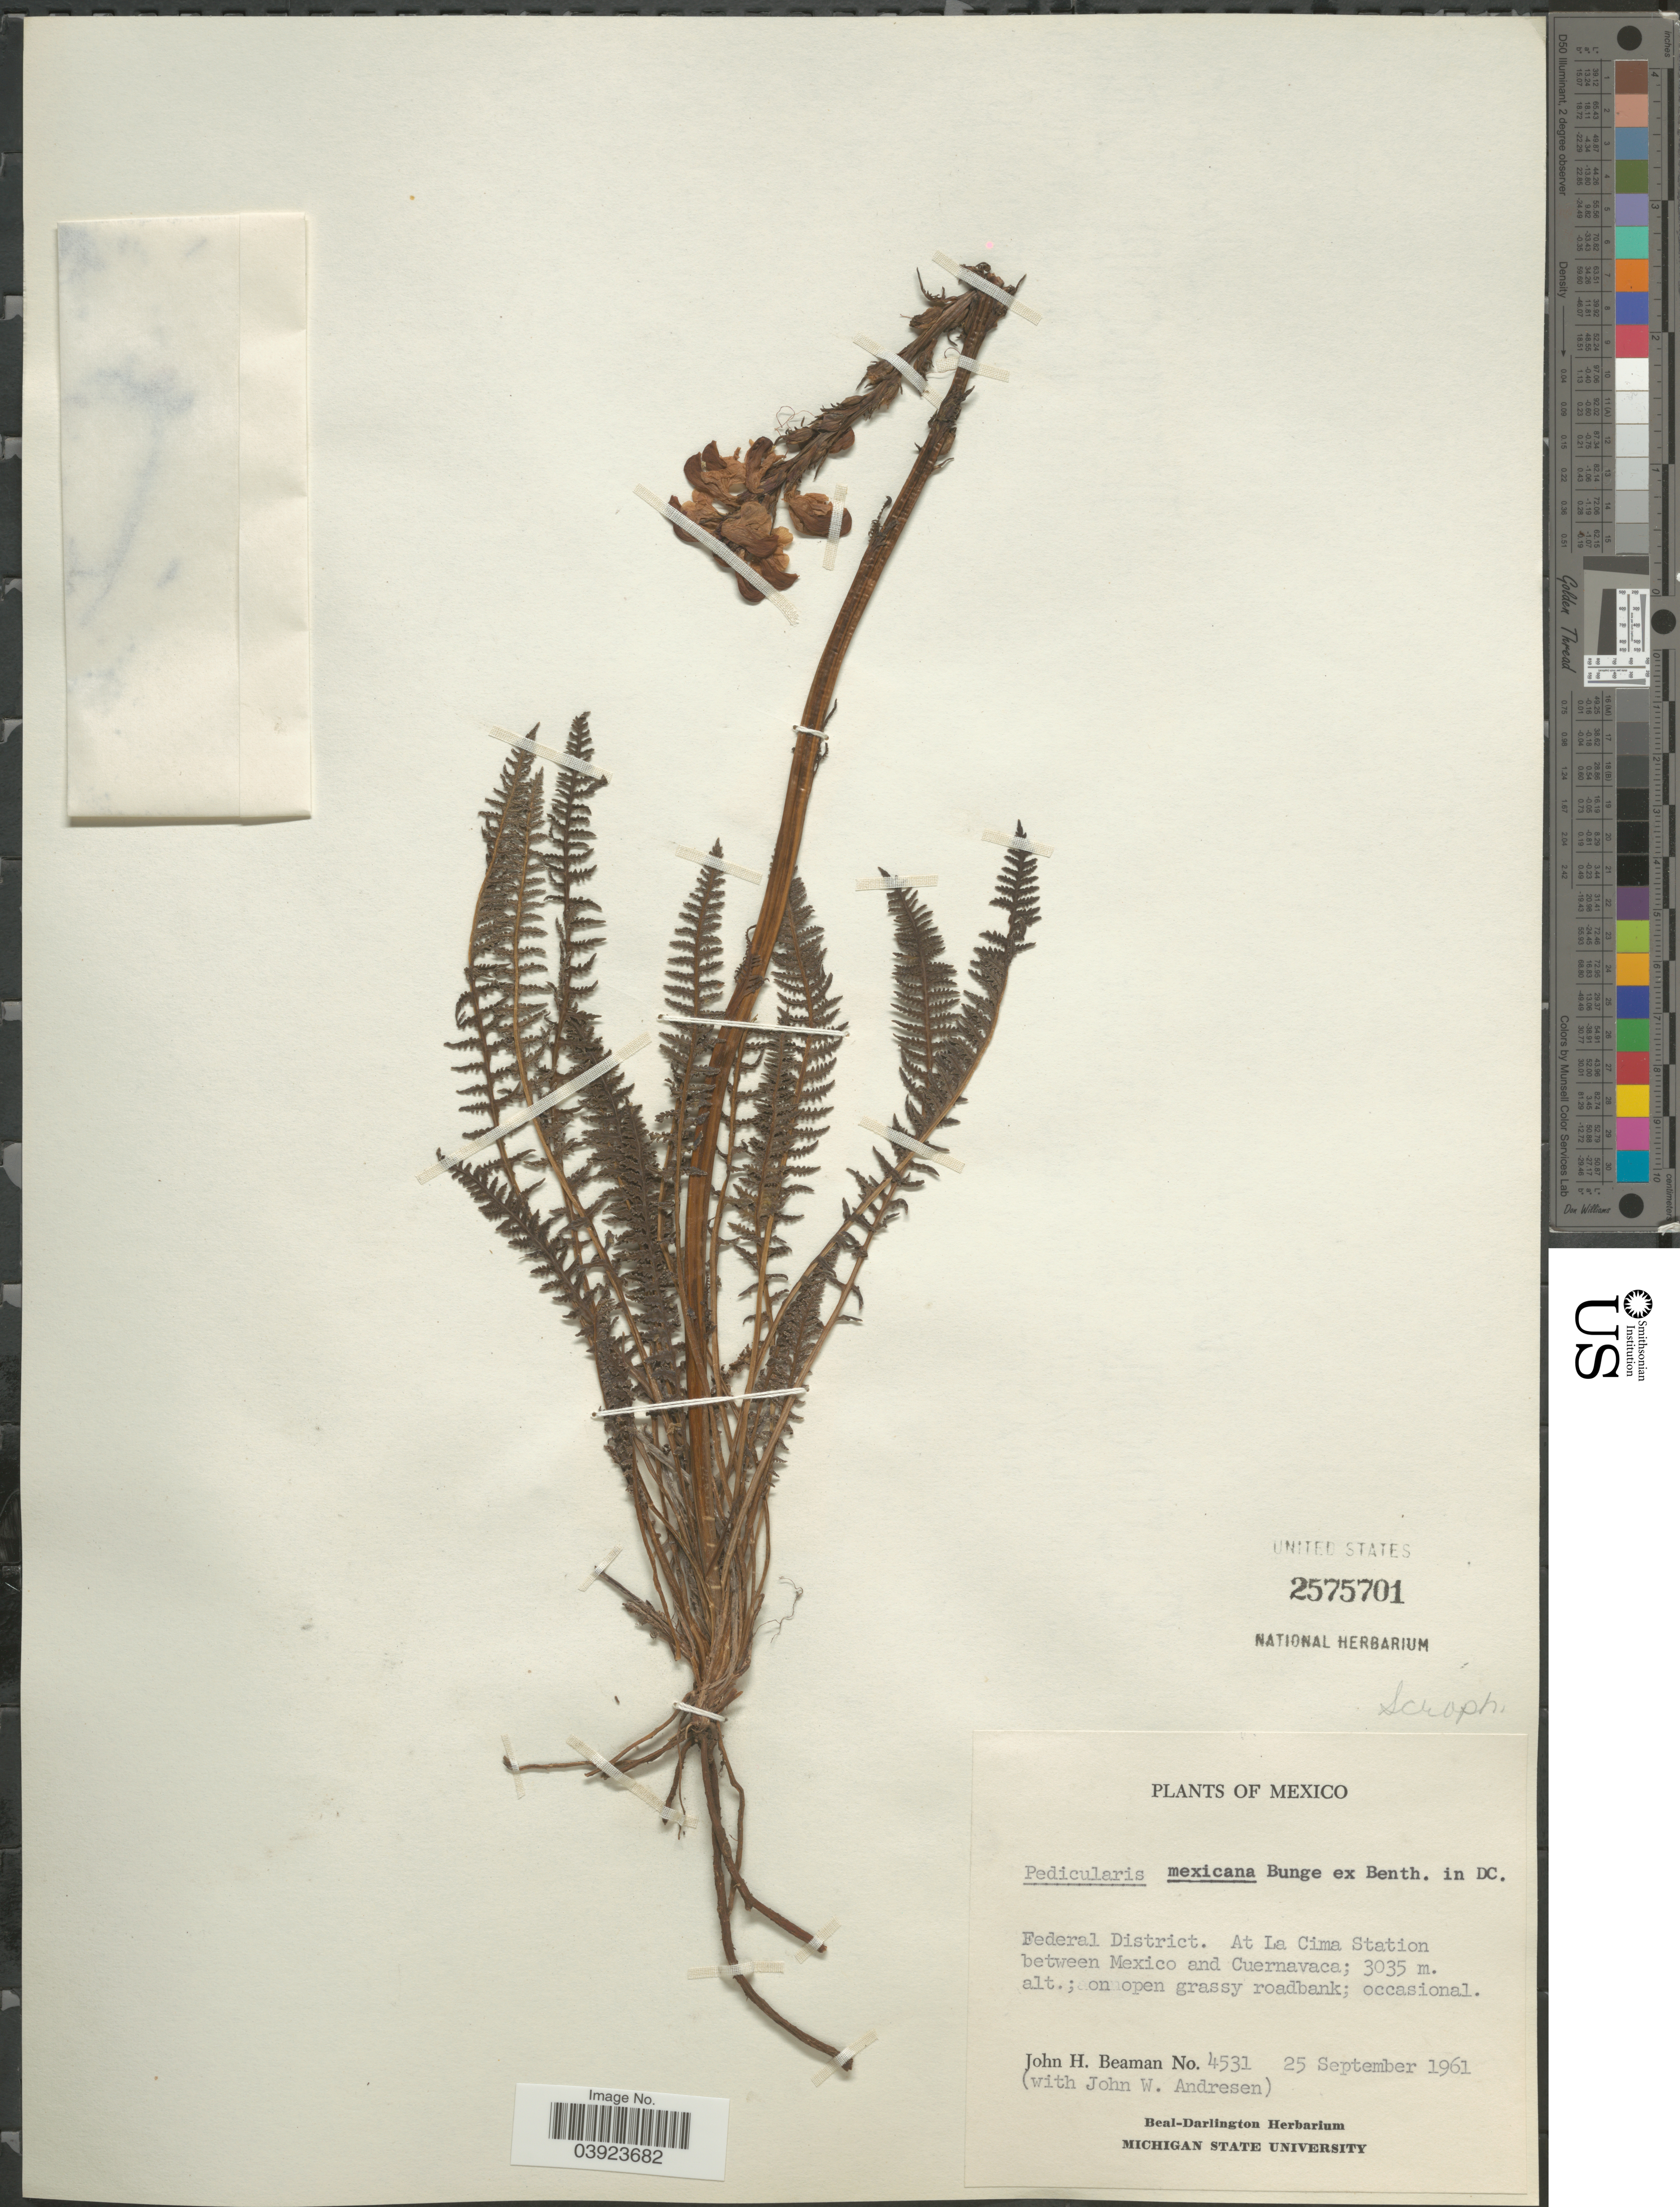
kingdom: Plantae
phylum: Tracheophyta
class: Magnoliopsida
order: Lamiales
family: Orobanchaceae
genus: Pedicularis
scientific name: Pedicularis mexicana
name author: Zucc. ex Bunge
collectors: J. H. Beaman & J. Andrésen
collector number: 4531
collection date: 1961-09-25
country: Mexico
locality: Federal District. At La Cima Station between Mexico and Cuernavaca.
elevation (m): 3035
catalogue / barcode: US 2575701